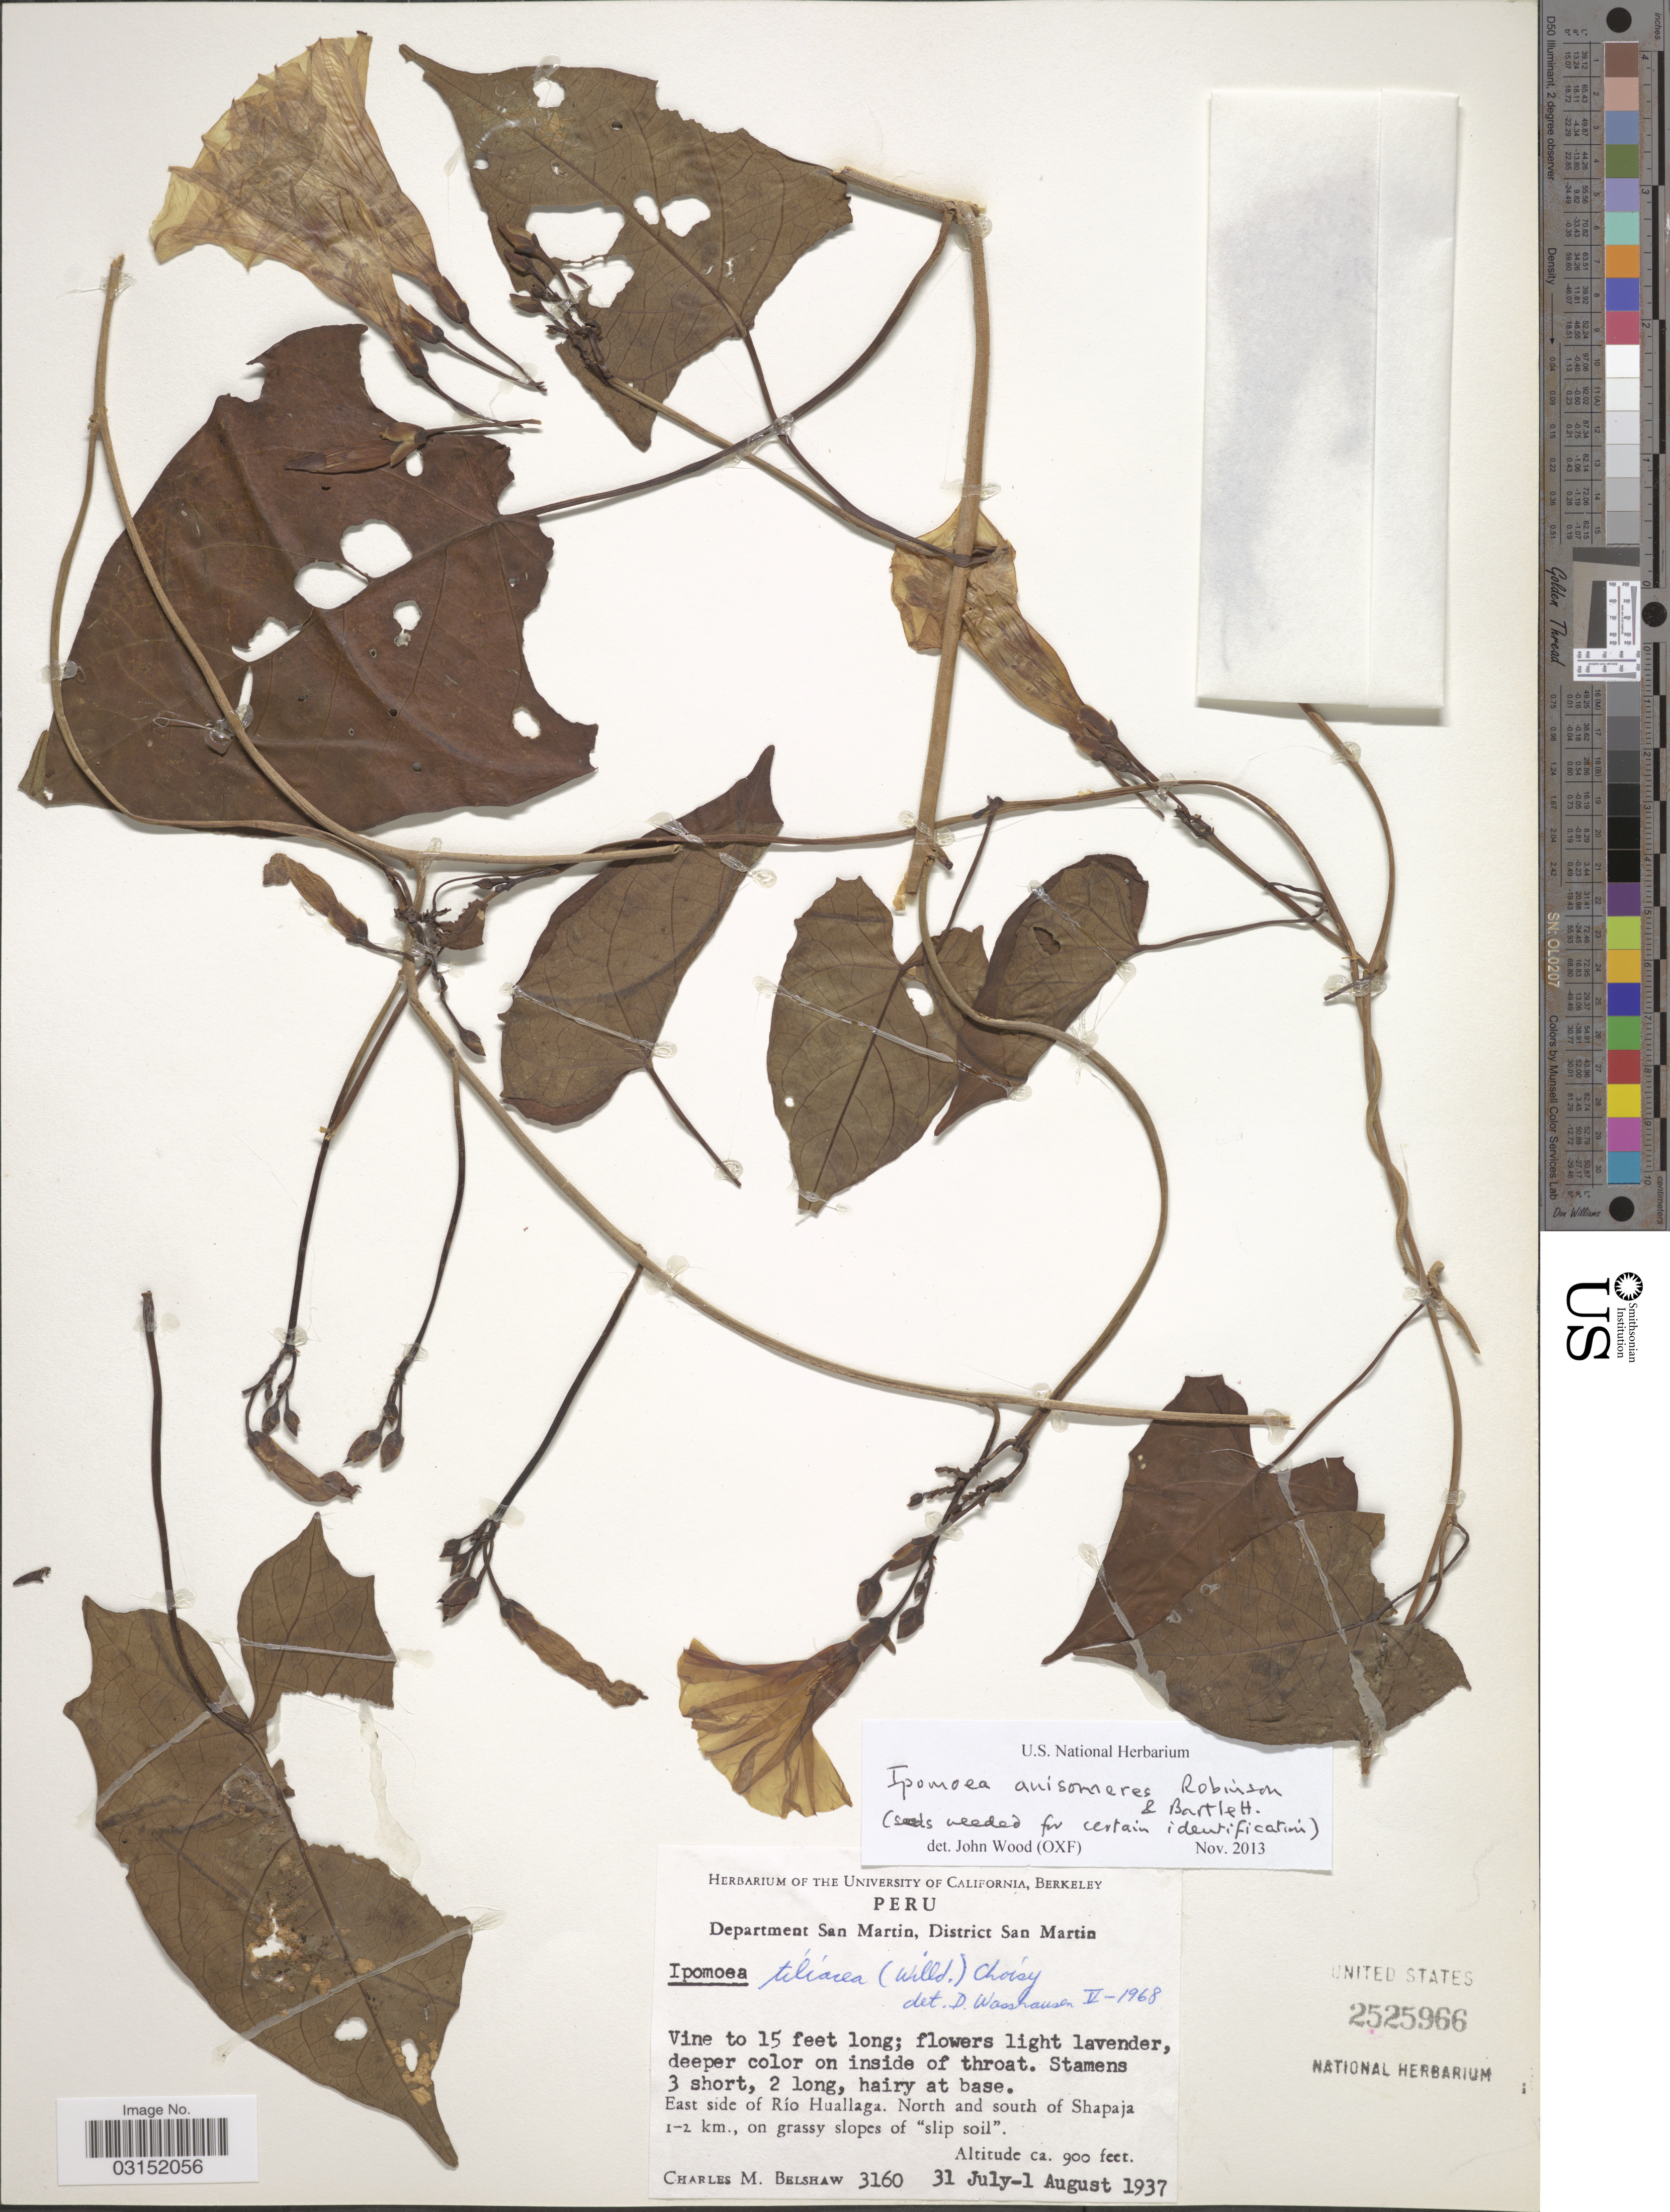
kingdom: Plantae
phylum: Tracheophyta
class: Magnoliopsida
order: Solanales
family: Convolvulaceae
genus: Ipomoea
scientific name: Ipomoea anisomeres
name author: B.L. Rob. & Bartlett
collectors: C. Shaw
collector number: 3160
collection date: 1937-07-31/1937-08-01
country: Peru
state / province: San Martín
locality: Department San Martin, District San Martin, East side of Río Huallaga. North and south of Shapaja 1-2 km.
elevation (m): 274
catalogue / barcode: US 2525966